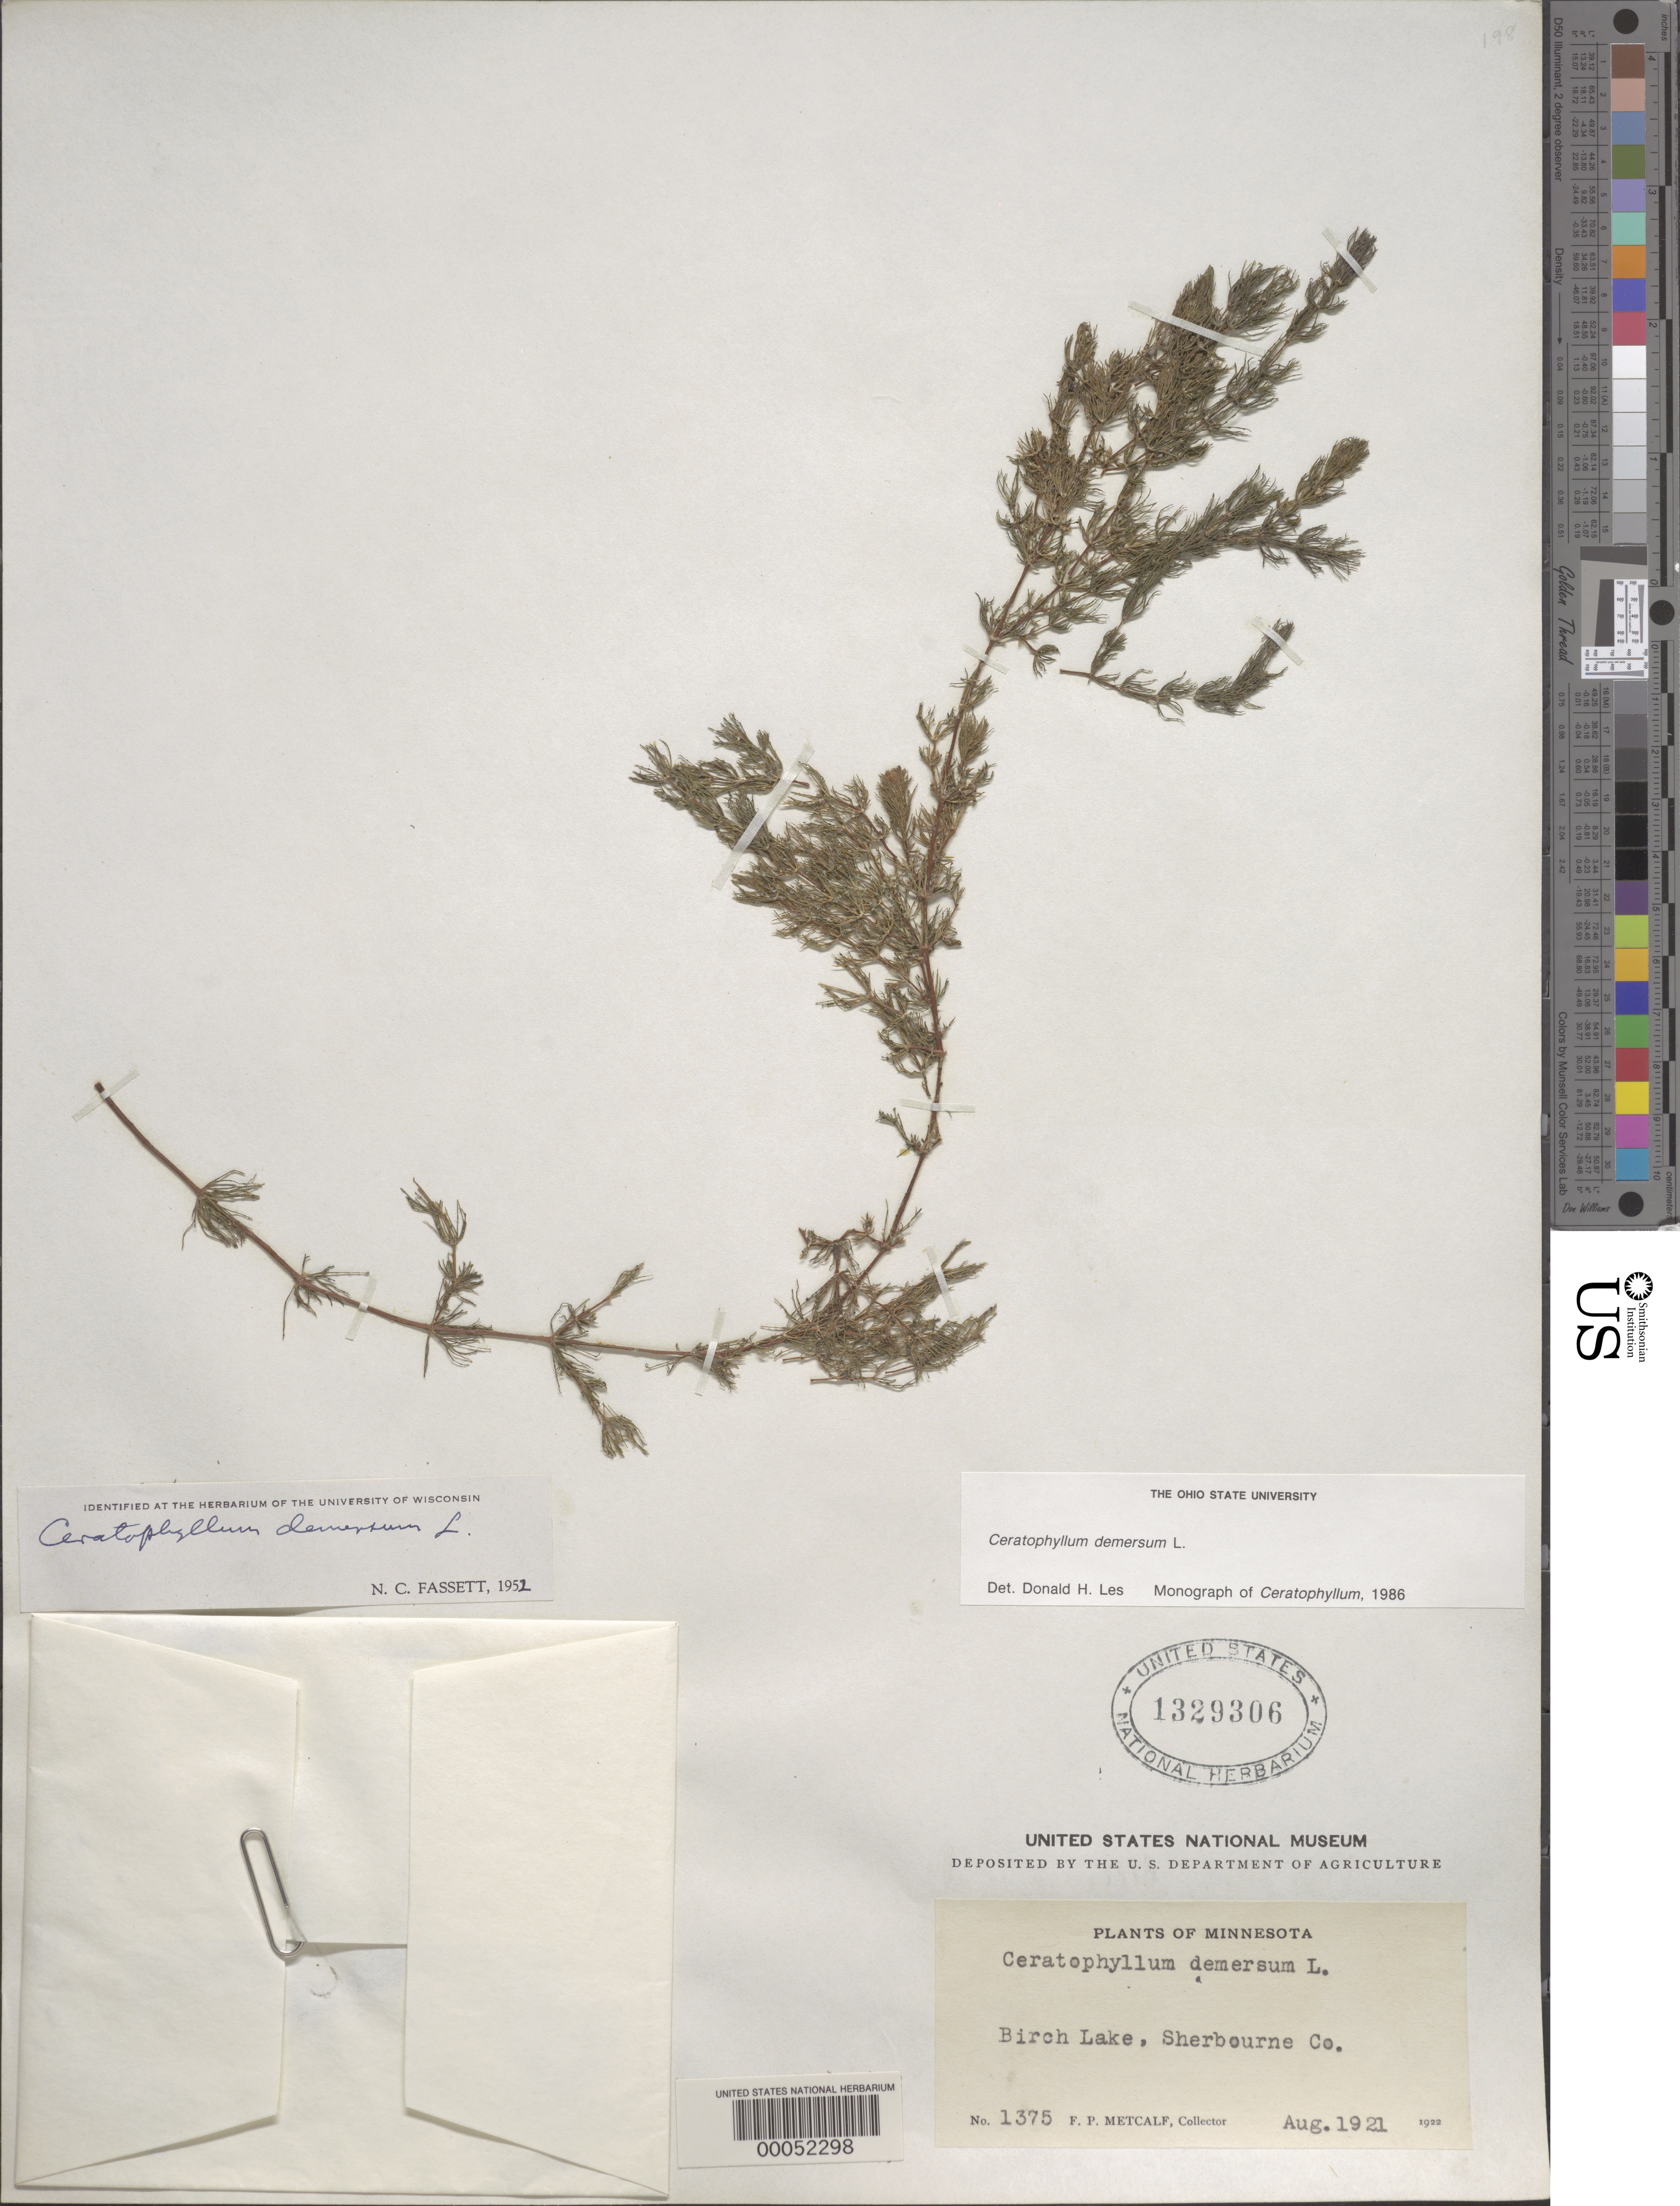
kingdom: Plantae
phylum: Tracheophyta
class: Magnoliopsida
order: Ceratophyllales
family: Ceratophyllaceae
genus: Ceratophyllum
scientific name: Ceratophyllum demersum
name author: L.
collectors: F. P. Metcalf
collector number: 1375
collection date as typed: Aug 1921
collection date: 1921-08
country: United States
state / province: Minnesota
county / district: Sherburne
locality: Sherbourns county (?), birch lake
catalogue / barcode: US 1329306